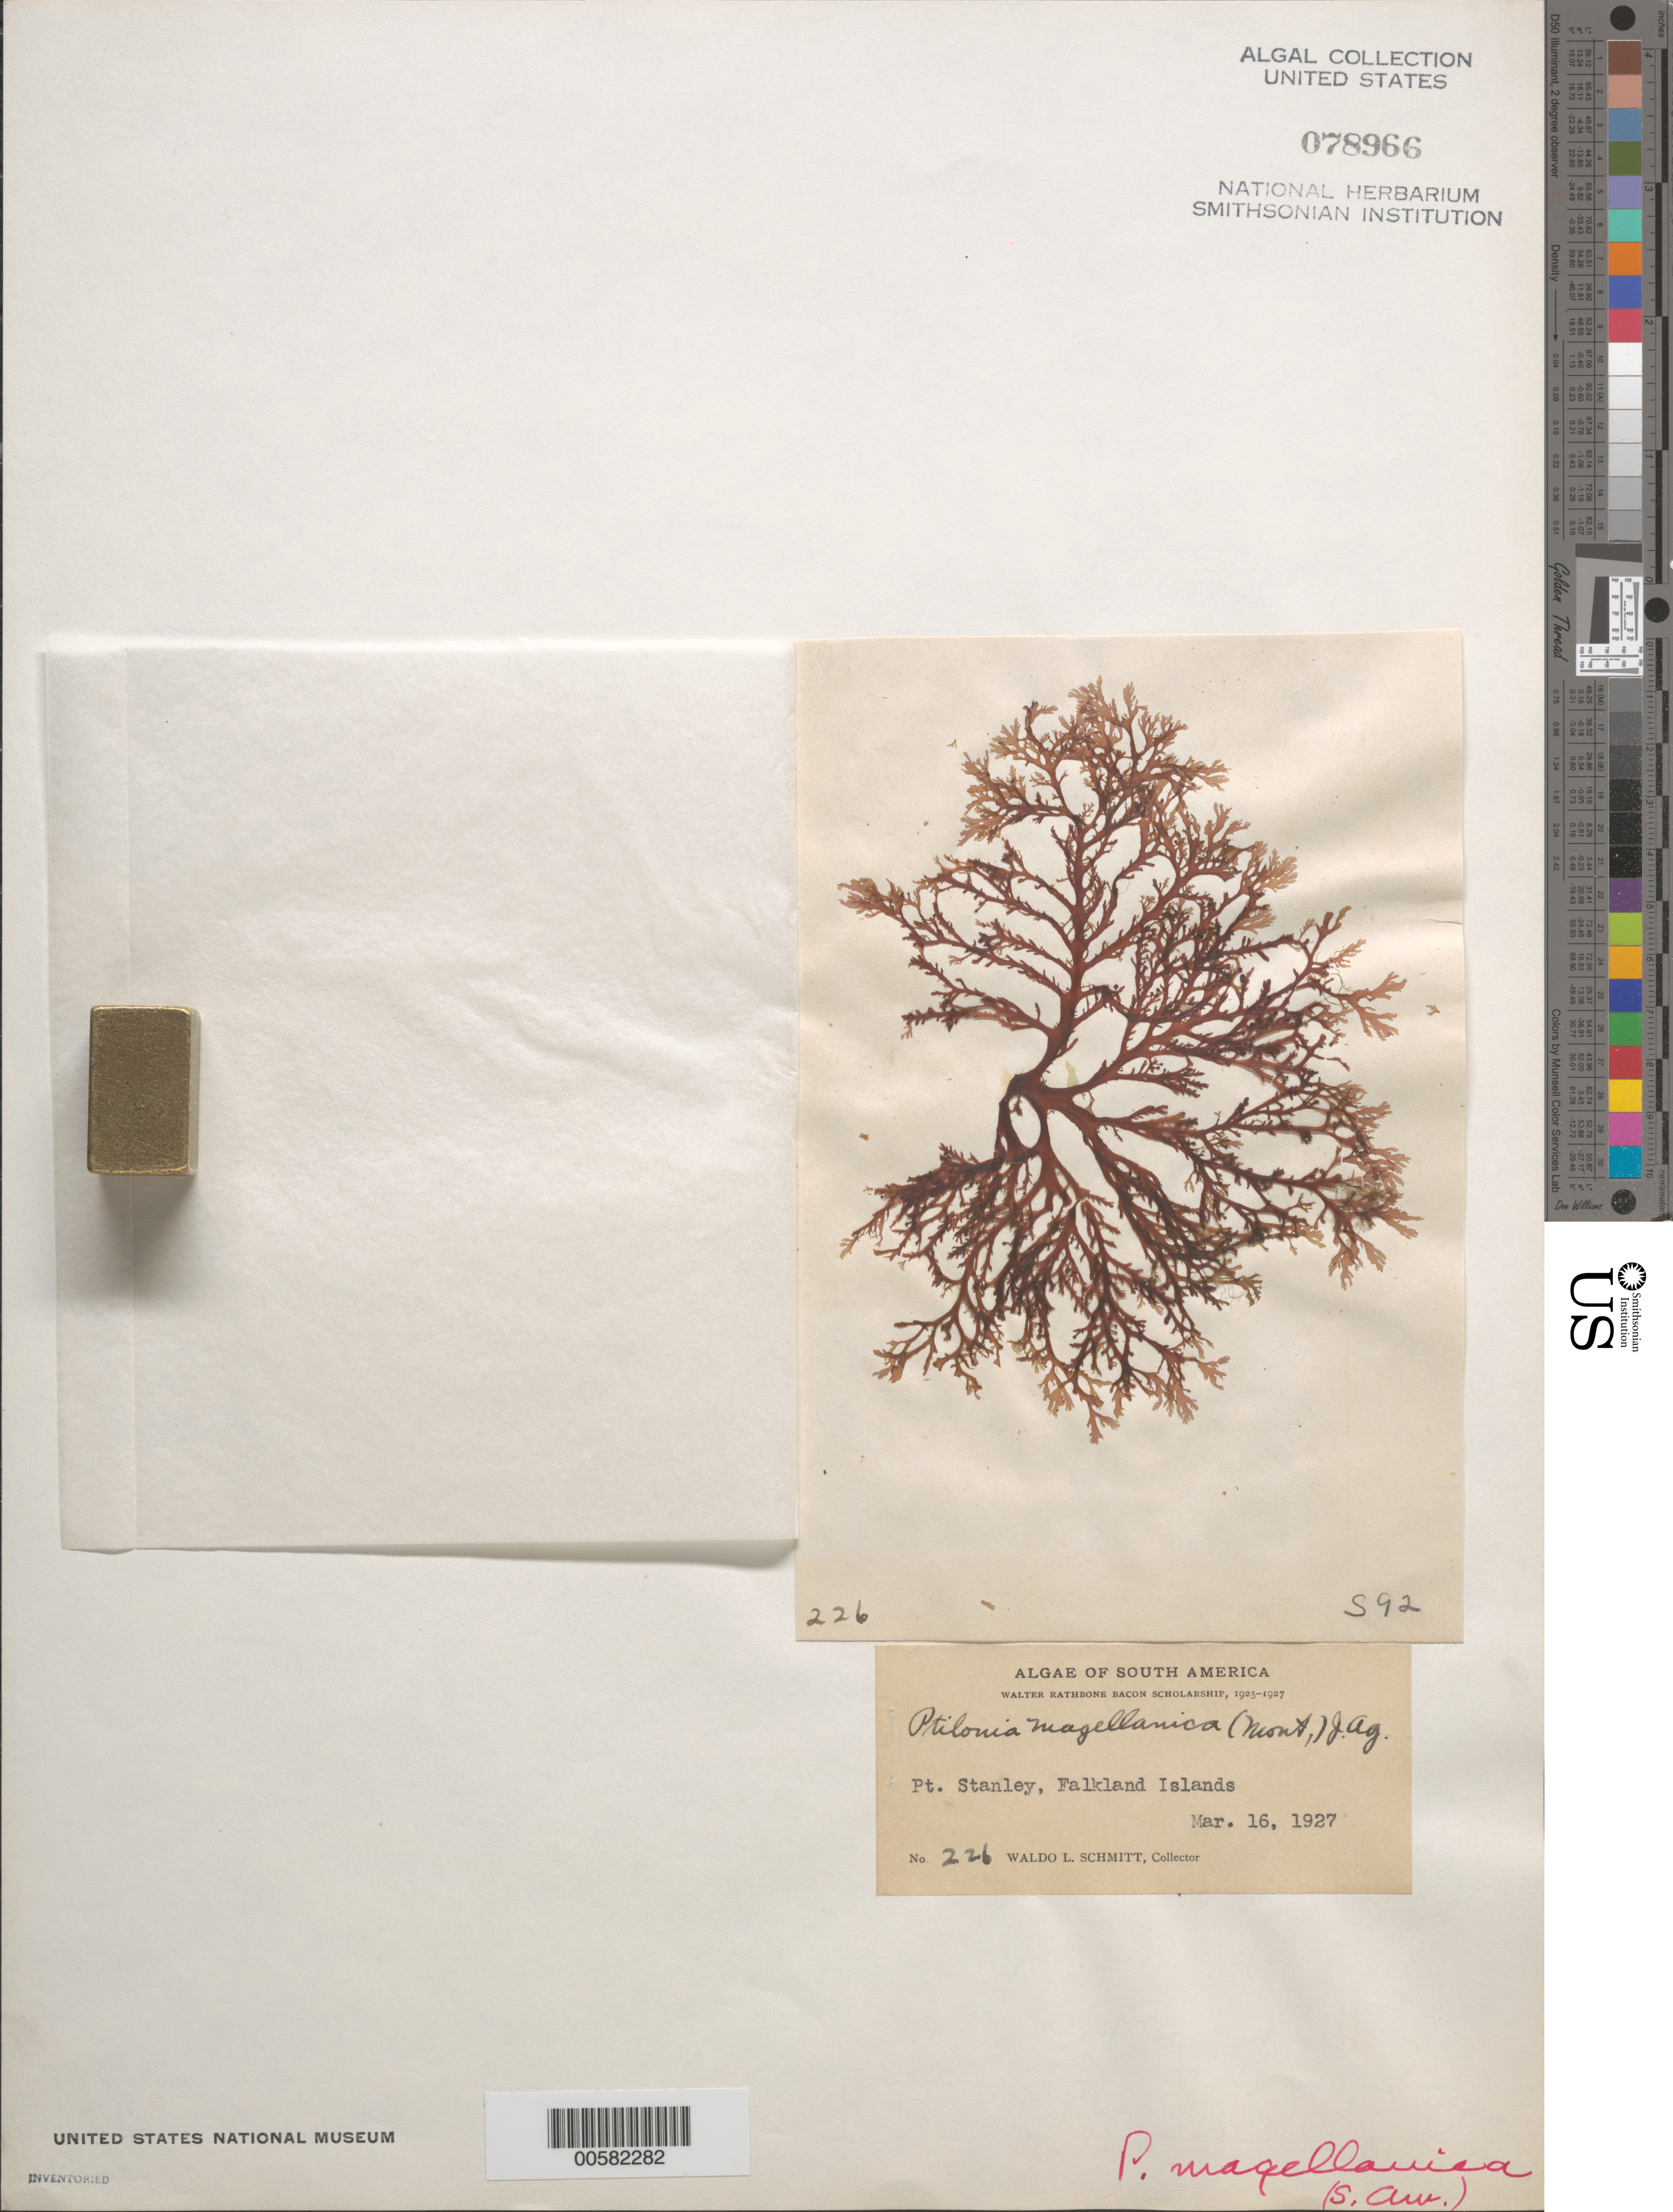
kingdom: Plantae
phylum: Rhodophyta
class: Florideophyceae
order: Bonnemaisoniales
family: Bonnemaisoniaceae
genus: Ptilonia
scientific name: Ptilonia magellanica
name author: (Mont.) J. Agardh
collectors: W. L. Schmitt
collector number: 226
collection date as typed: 16 Mar 1927 and 20 Mar 1927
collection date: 1927-03-16,1927-03-20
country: Falkland Islands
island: East Falkland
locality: Port Stanley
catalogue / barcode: US 78966